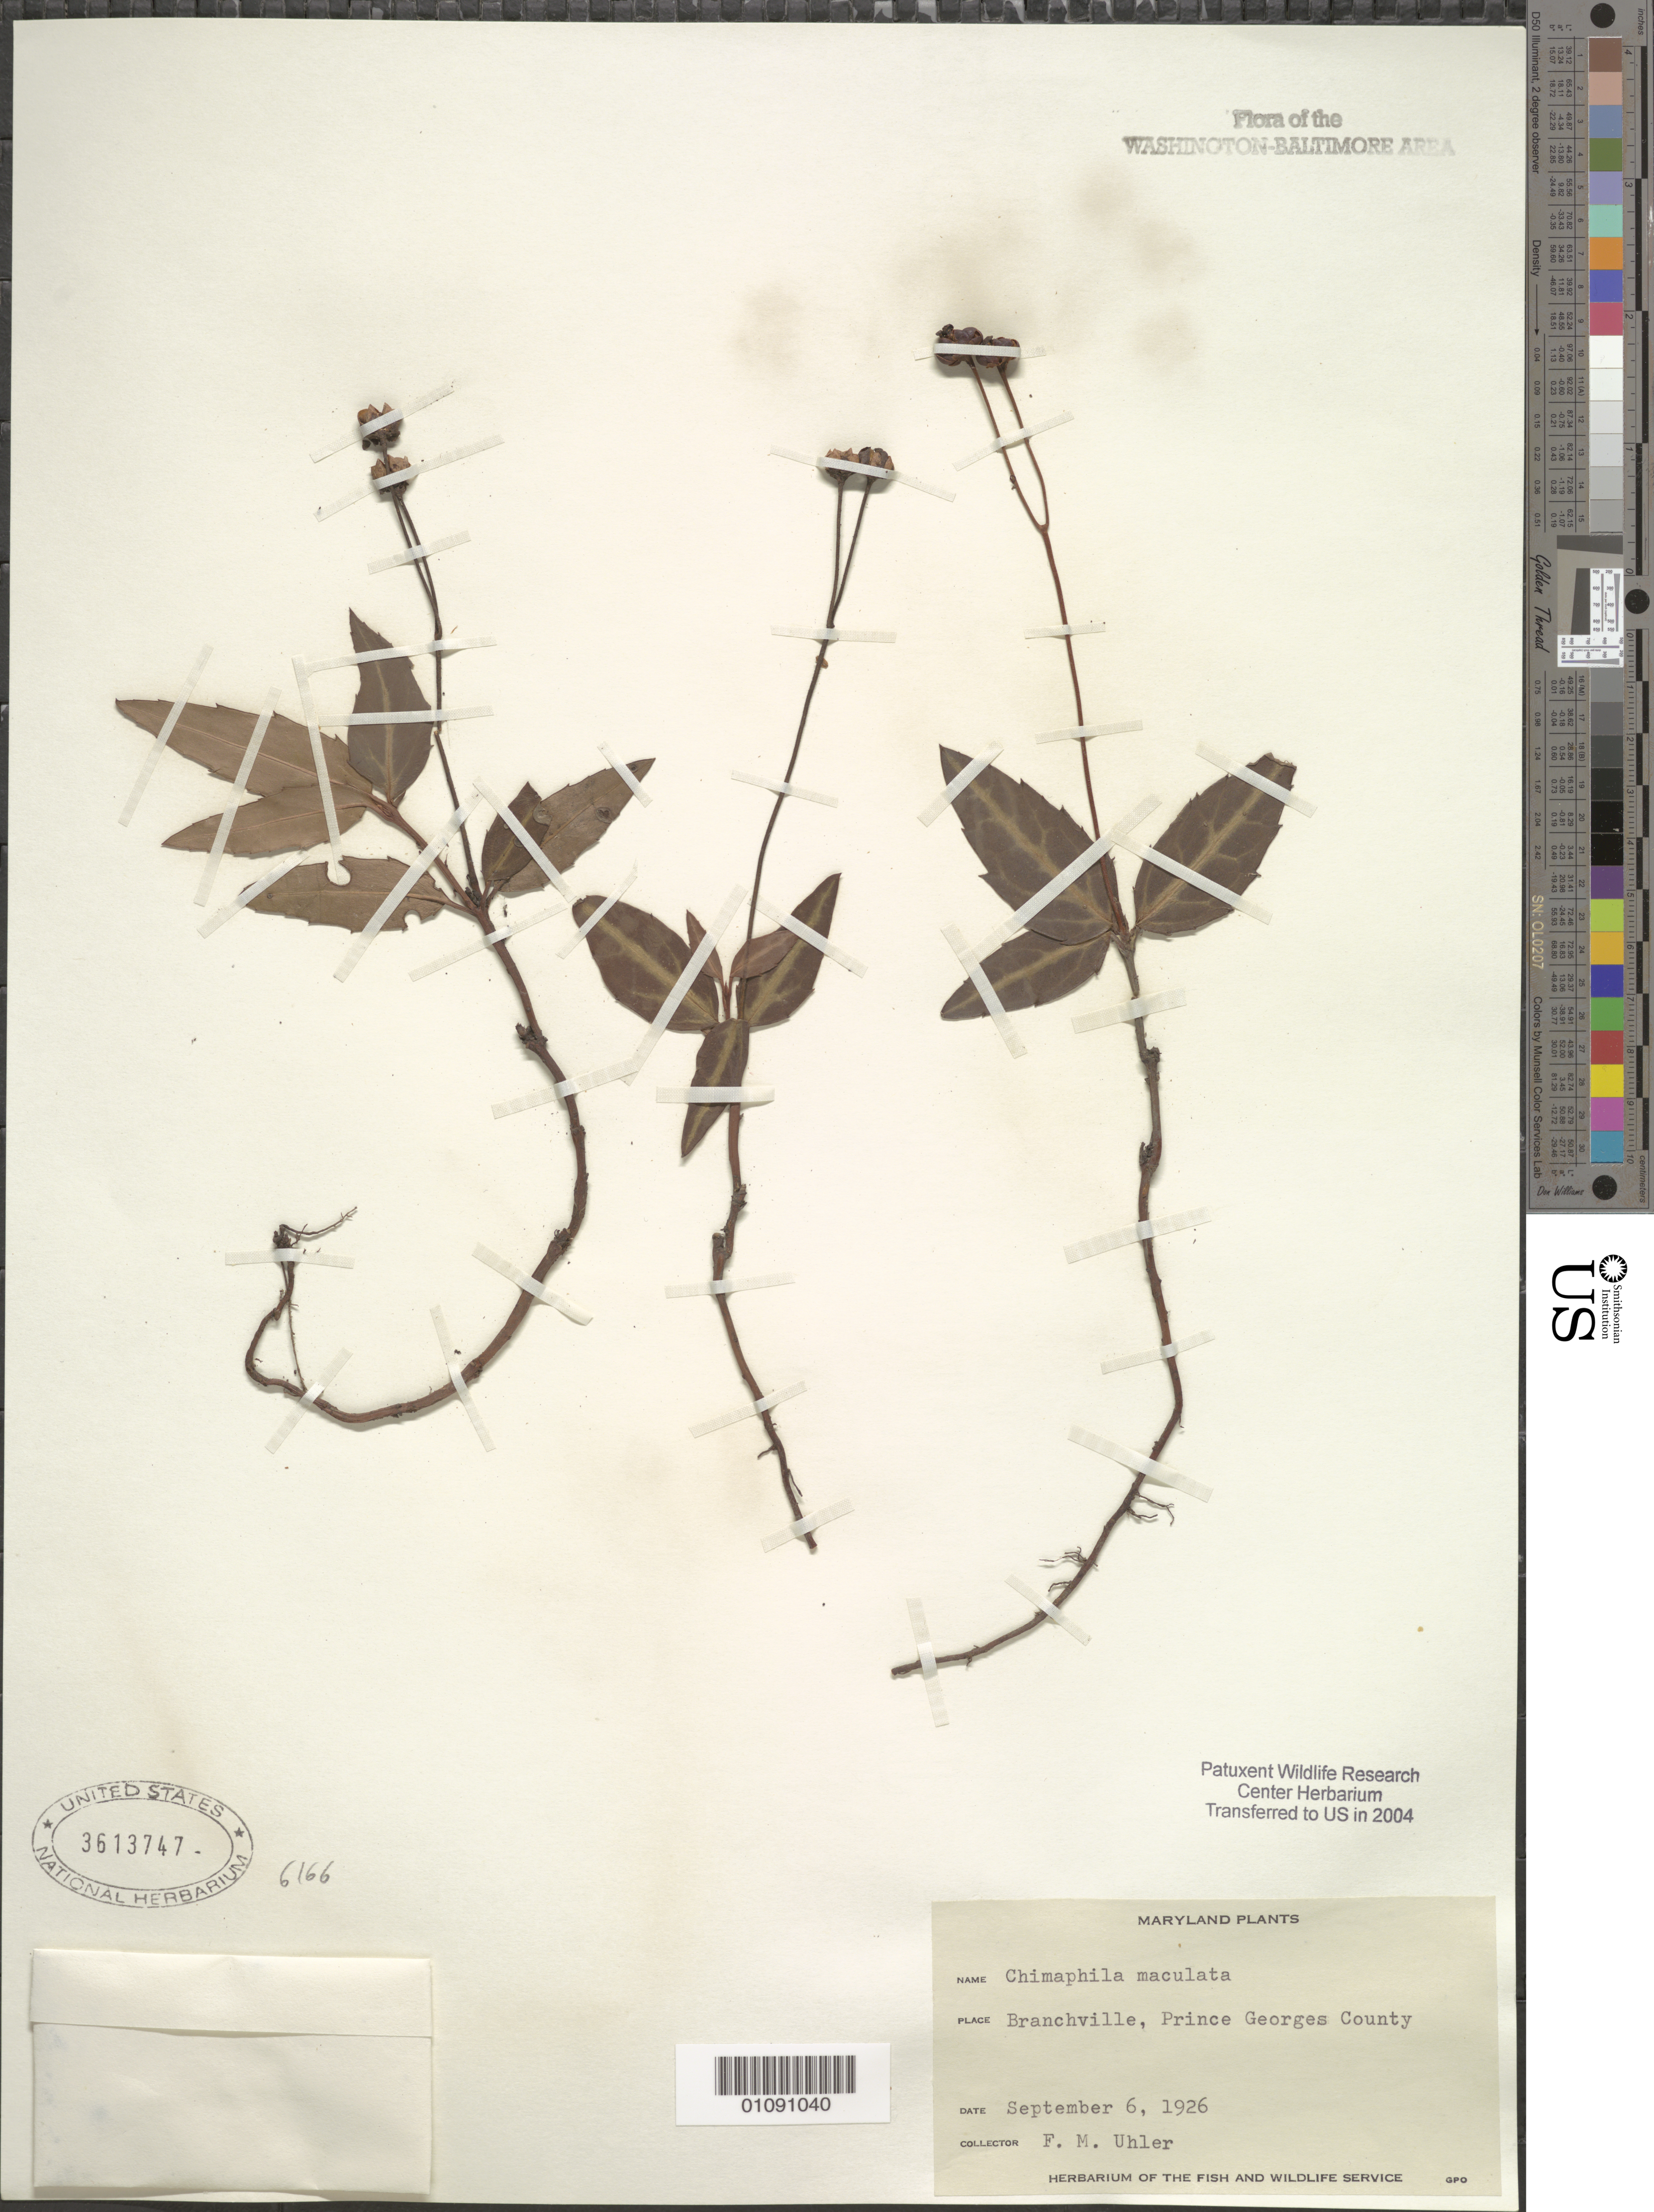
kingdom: Plantae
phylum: Tracheophyta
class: Magnoliopsida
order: Ericales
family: Ericaceae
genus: Chimaphila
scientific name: Chimaphila maculata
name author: (L.) Pursh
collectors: F. M. Uhler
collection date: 1926-09-06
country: United States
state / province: Maryland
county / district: Prince George's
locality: Branchville.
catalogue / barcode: US 3613747